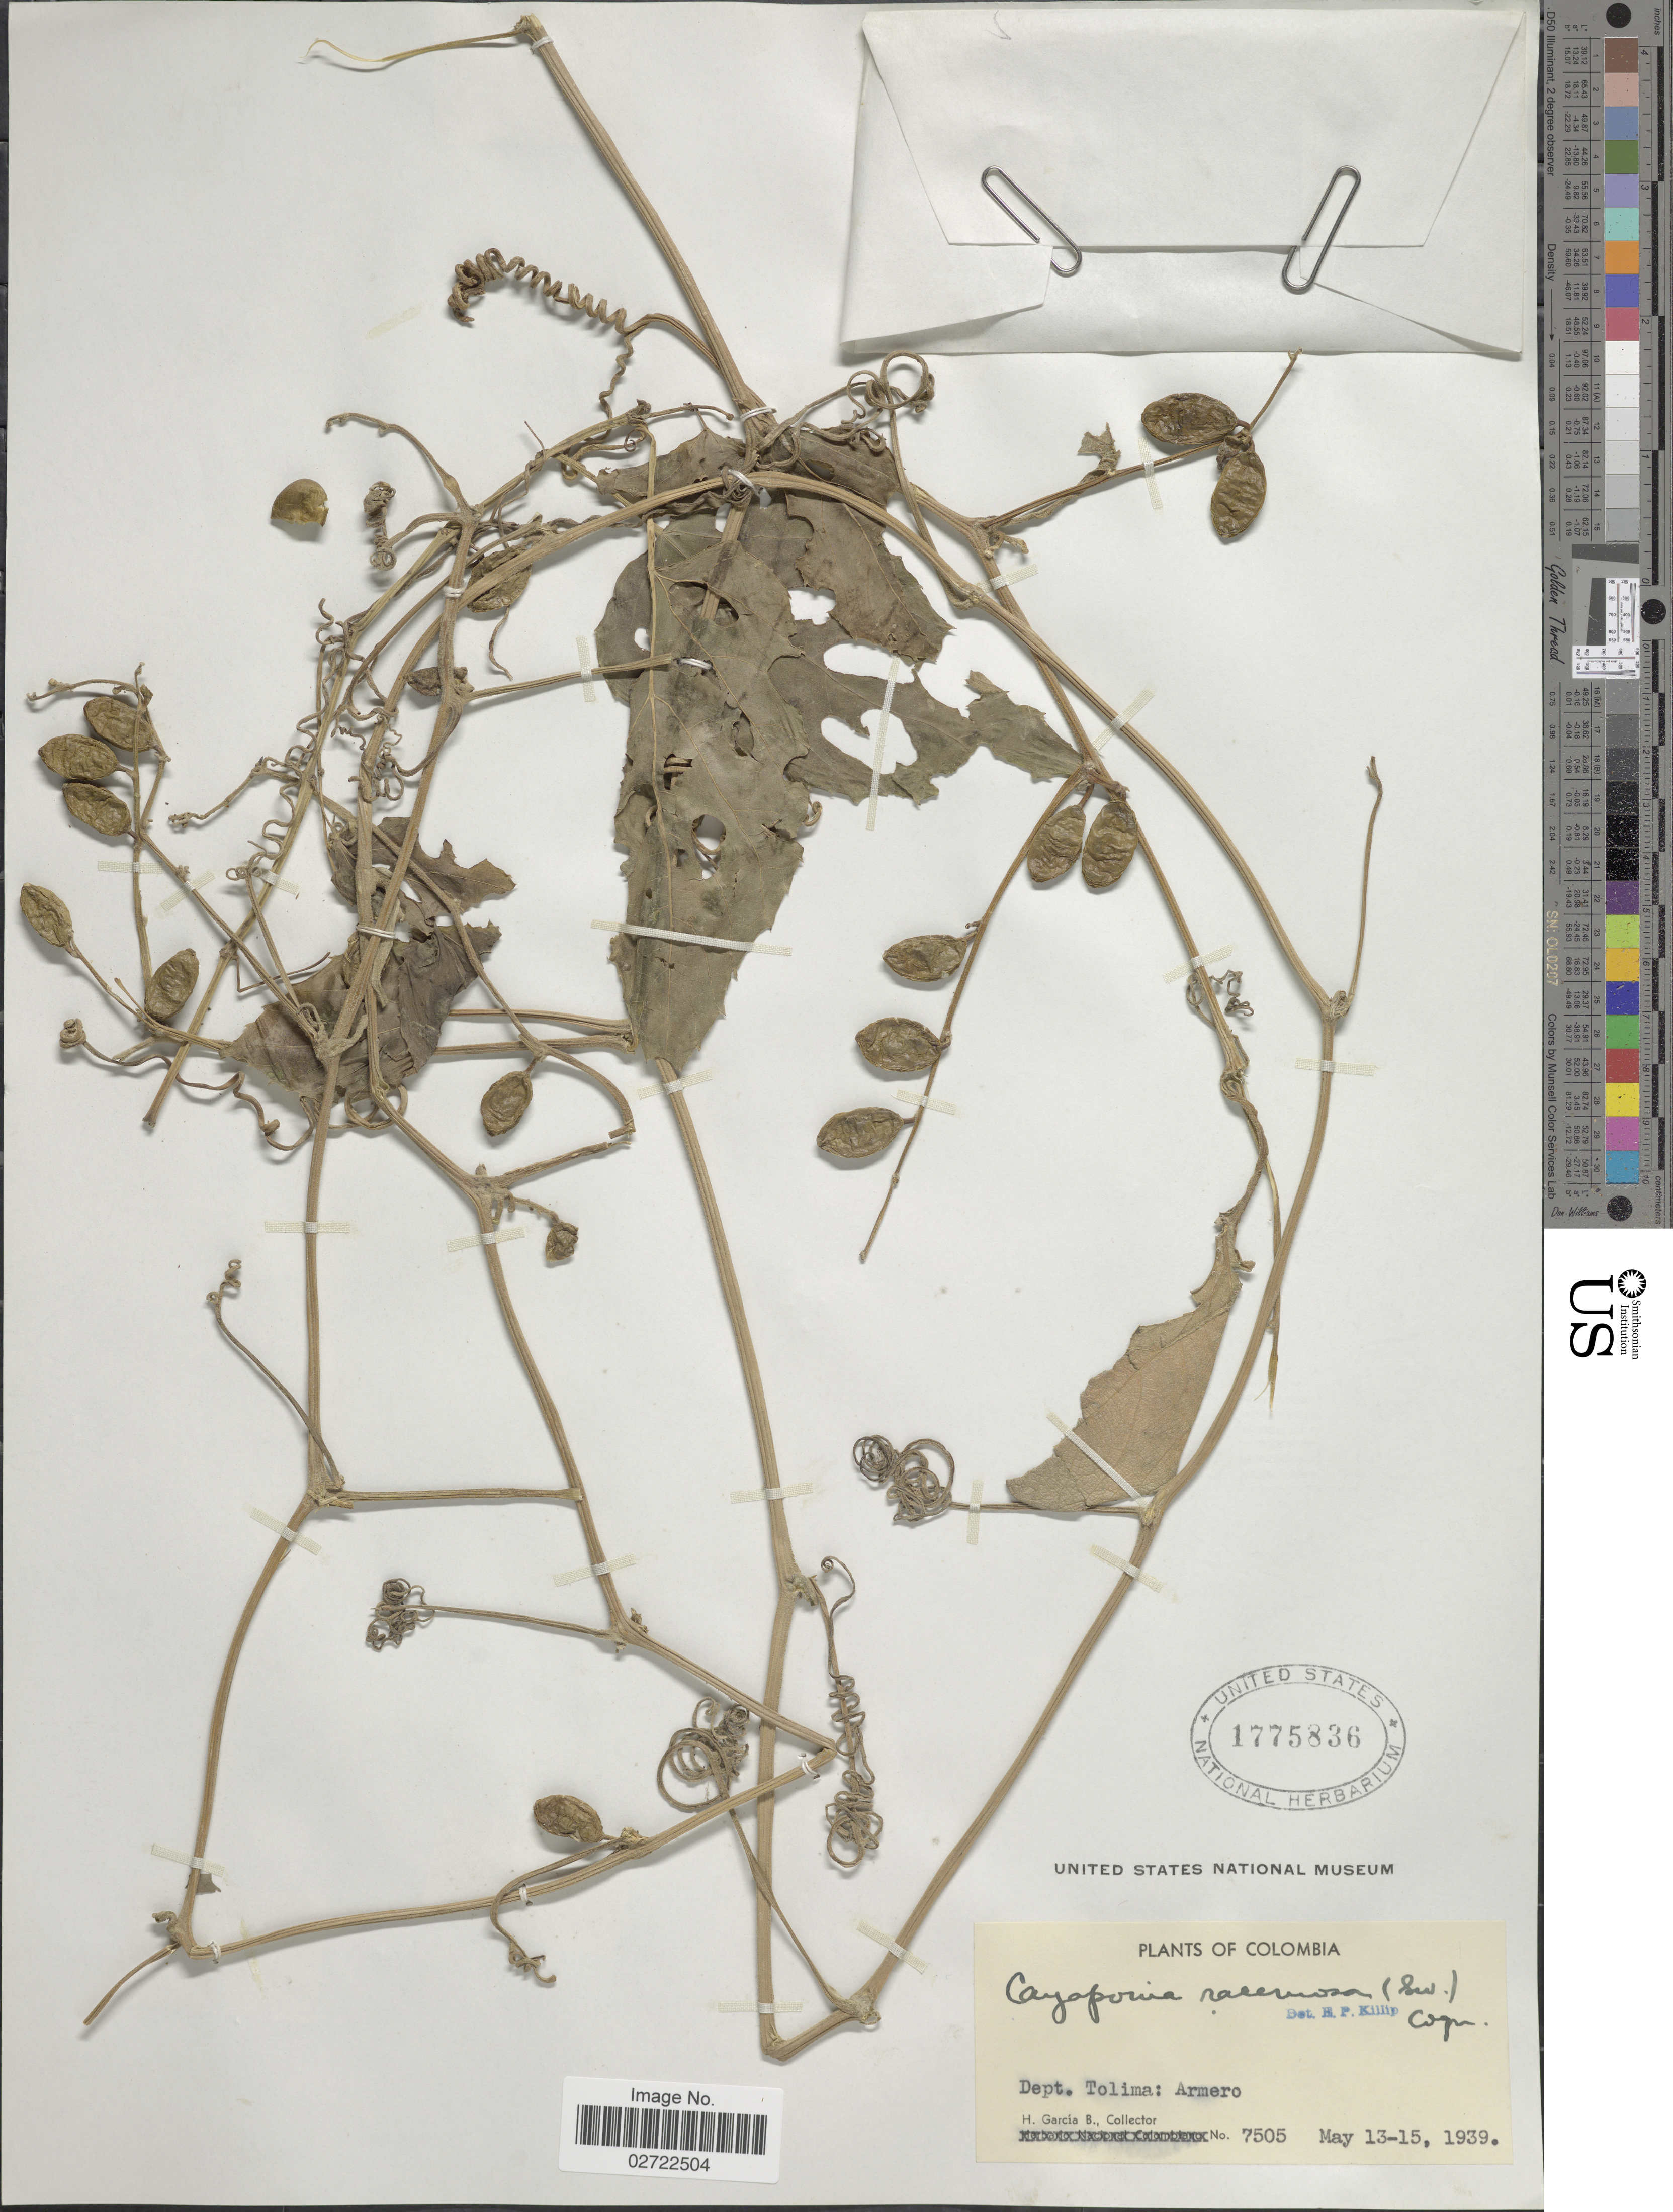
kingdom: Plantae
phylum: Tracheophyta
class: Magnoliopsida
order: Cucurbitales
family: Cucurbitaceae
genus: Cayaponia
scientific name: Cayaponia glandulosa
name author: (Poepp. & Endl.) Cogn.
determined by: Nee, Michael H.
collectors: H. García Barriga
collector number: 7505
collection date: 1939-05-13/1939-05-15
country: Colombia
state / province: Tolima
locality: Dept. Tolima: Armero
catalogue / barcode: US 1775836